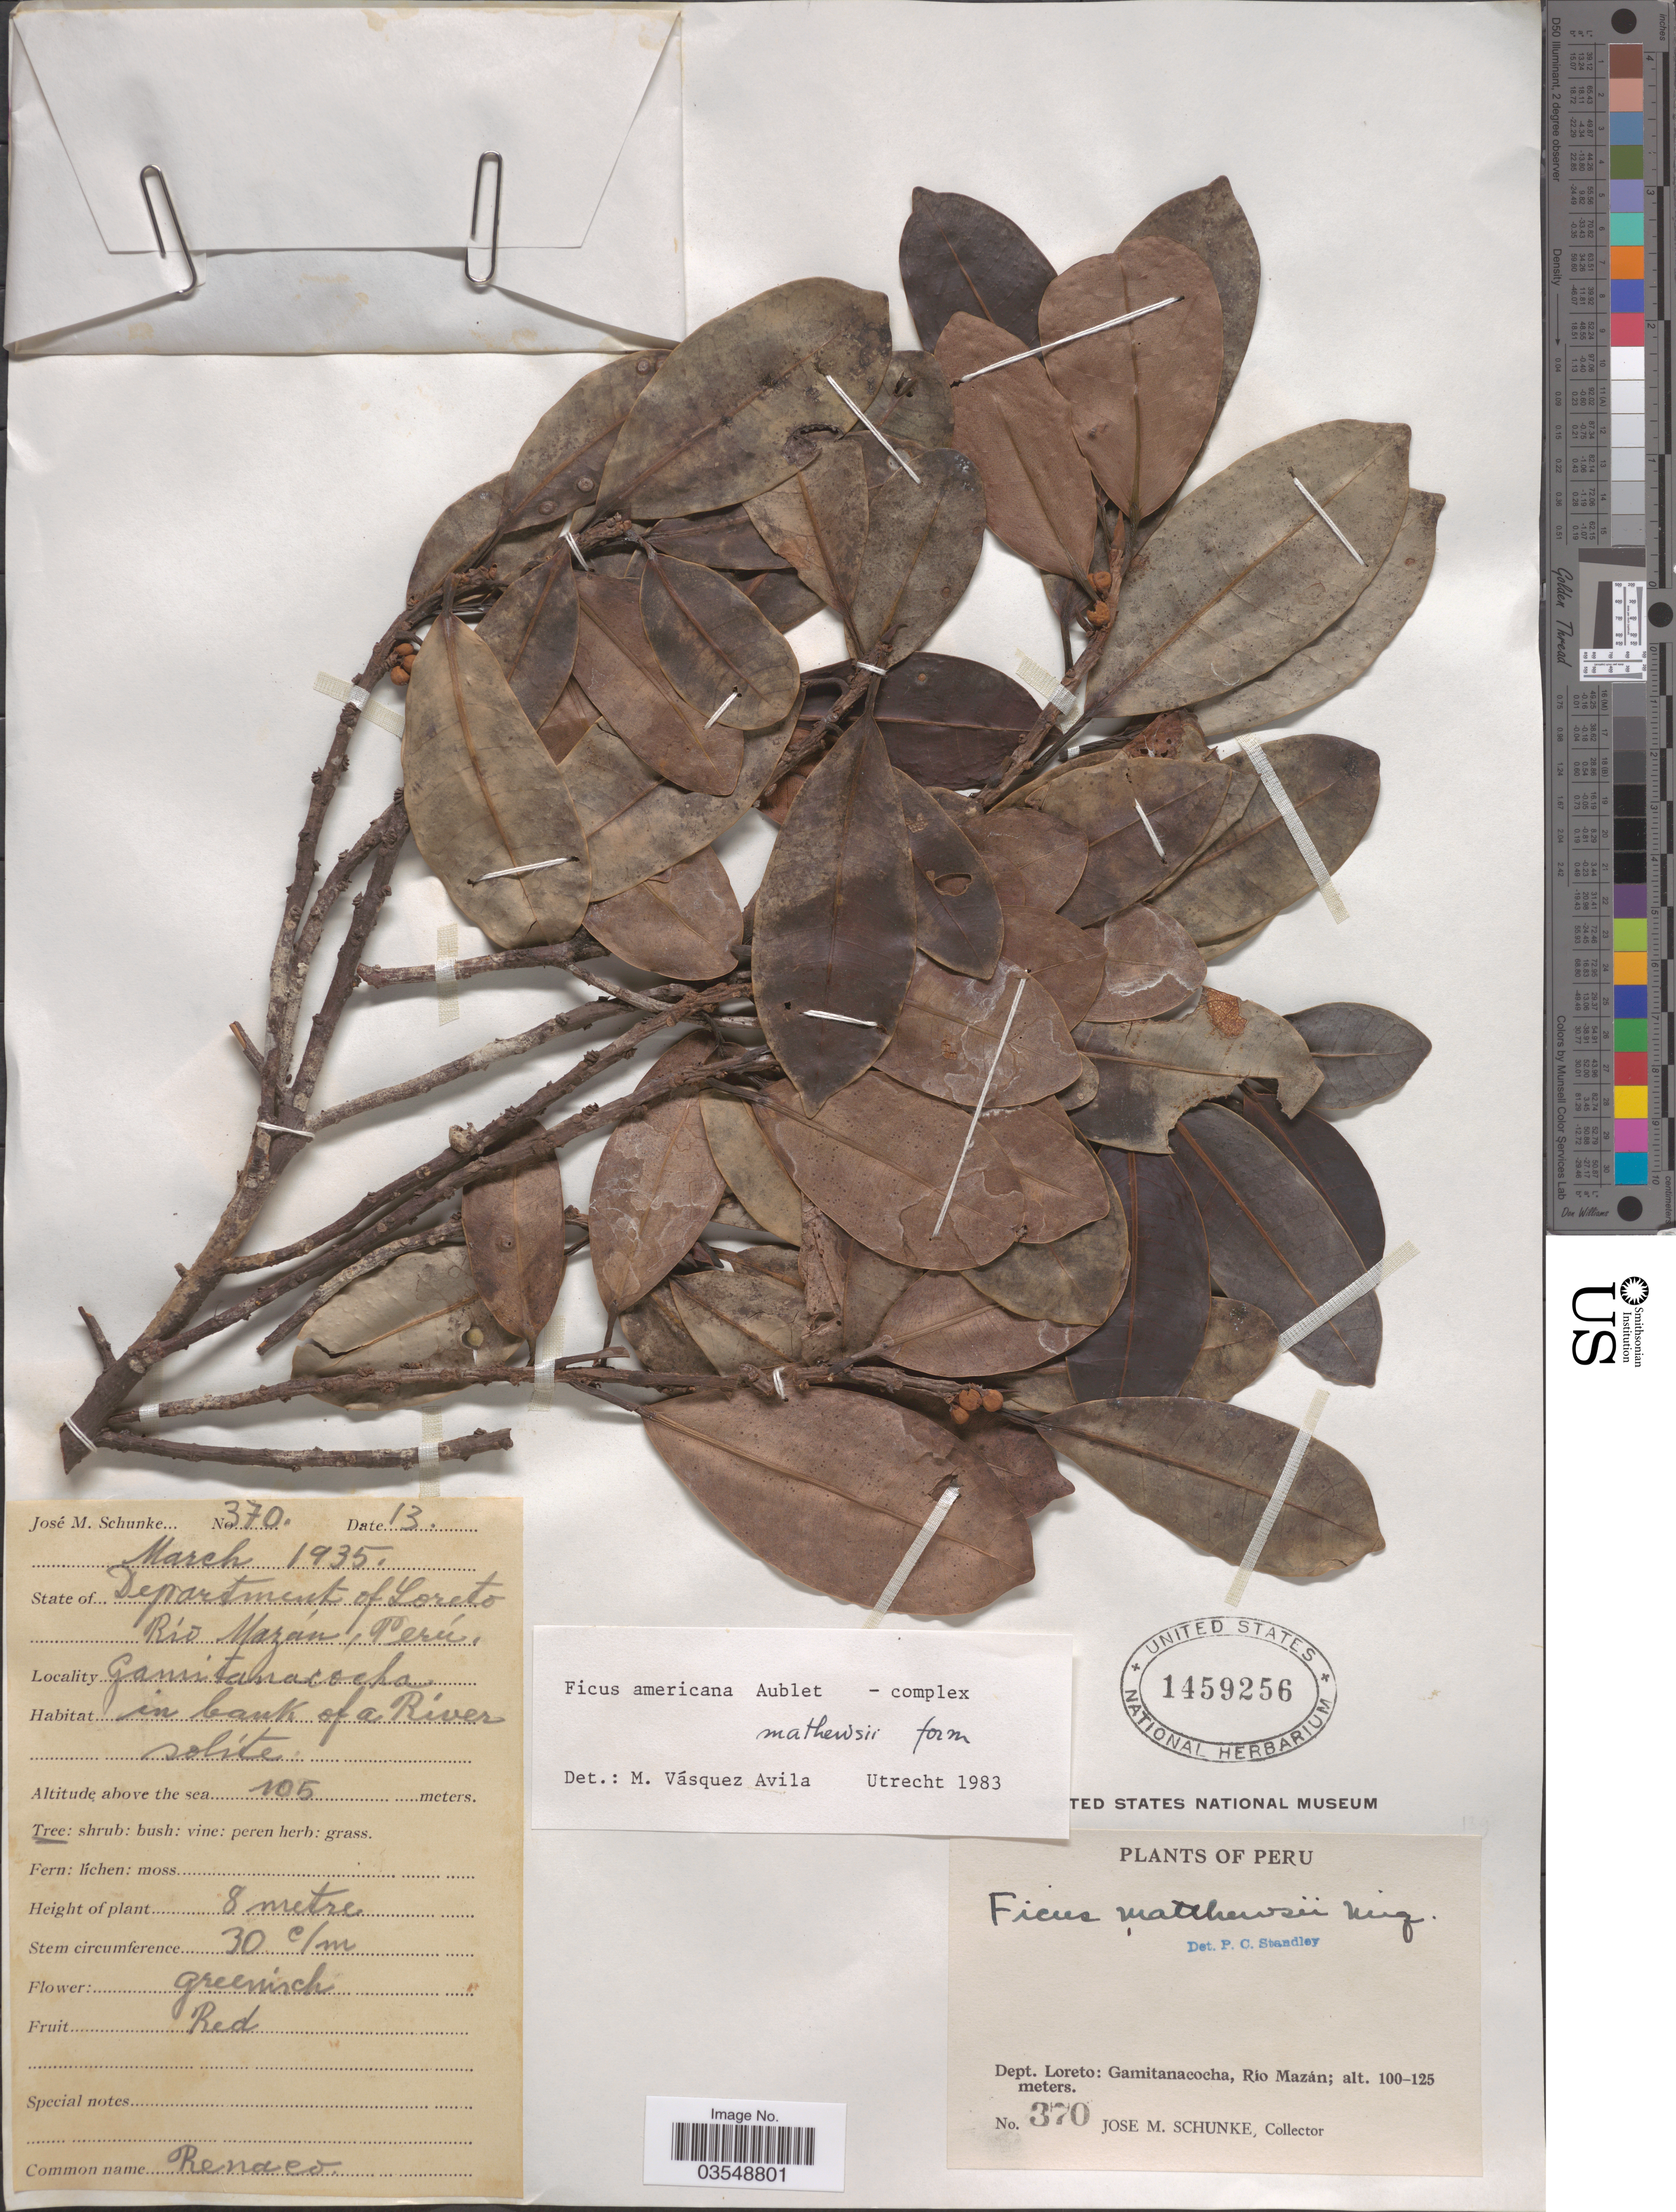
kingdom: Plantae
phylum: Tracheophyta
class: Magnoliopsida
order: Rosales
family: Moraceae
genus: Ficus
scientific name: Ficus mathewsii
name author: (Miq.) Miq.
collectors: J. M. Schunke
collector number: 370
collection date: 1935-03-13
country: Peru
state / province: Loreto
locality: Dept. Loreto: Gamitanacocha, Río Mazán.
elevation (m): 105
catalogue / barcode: US 1459256